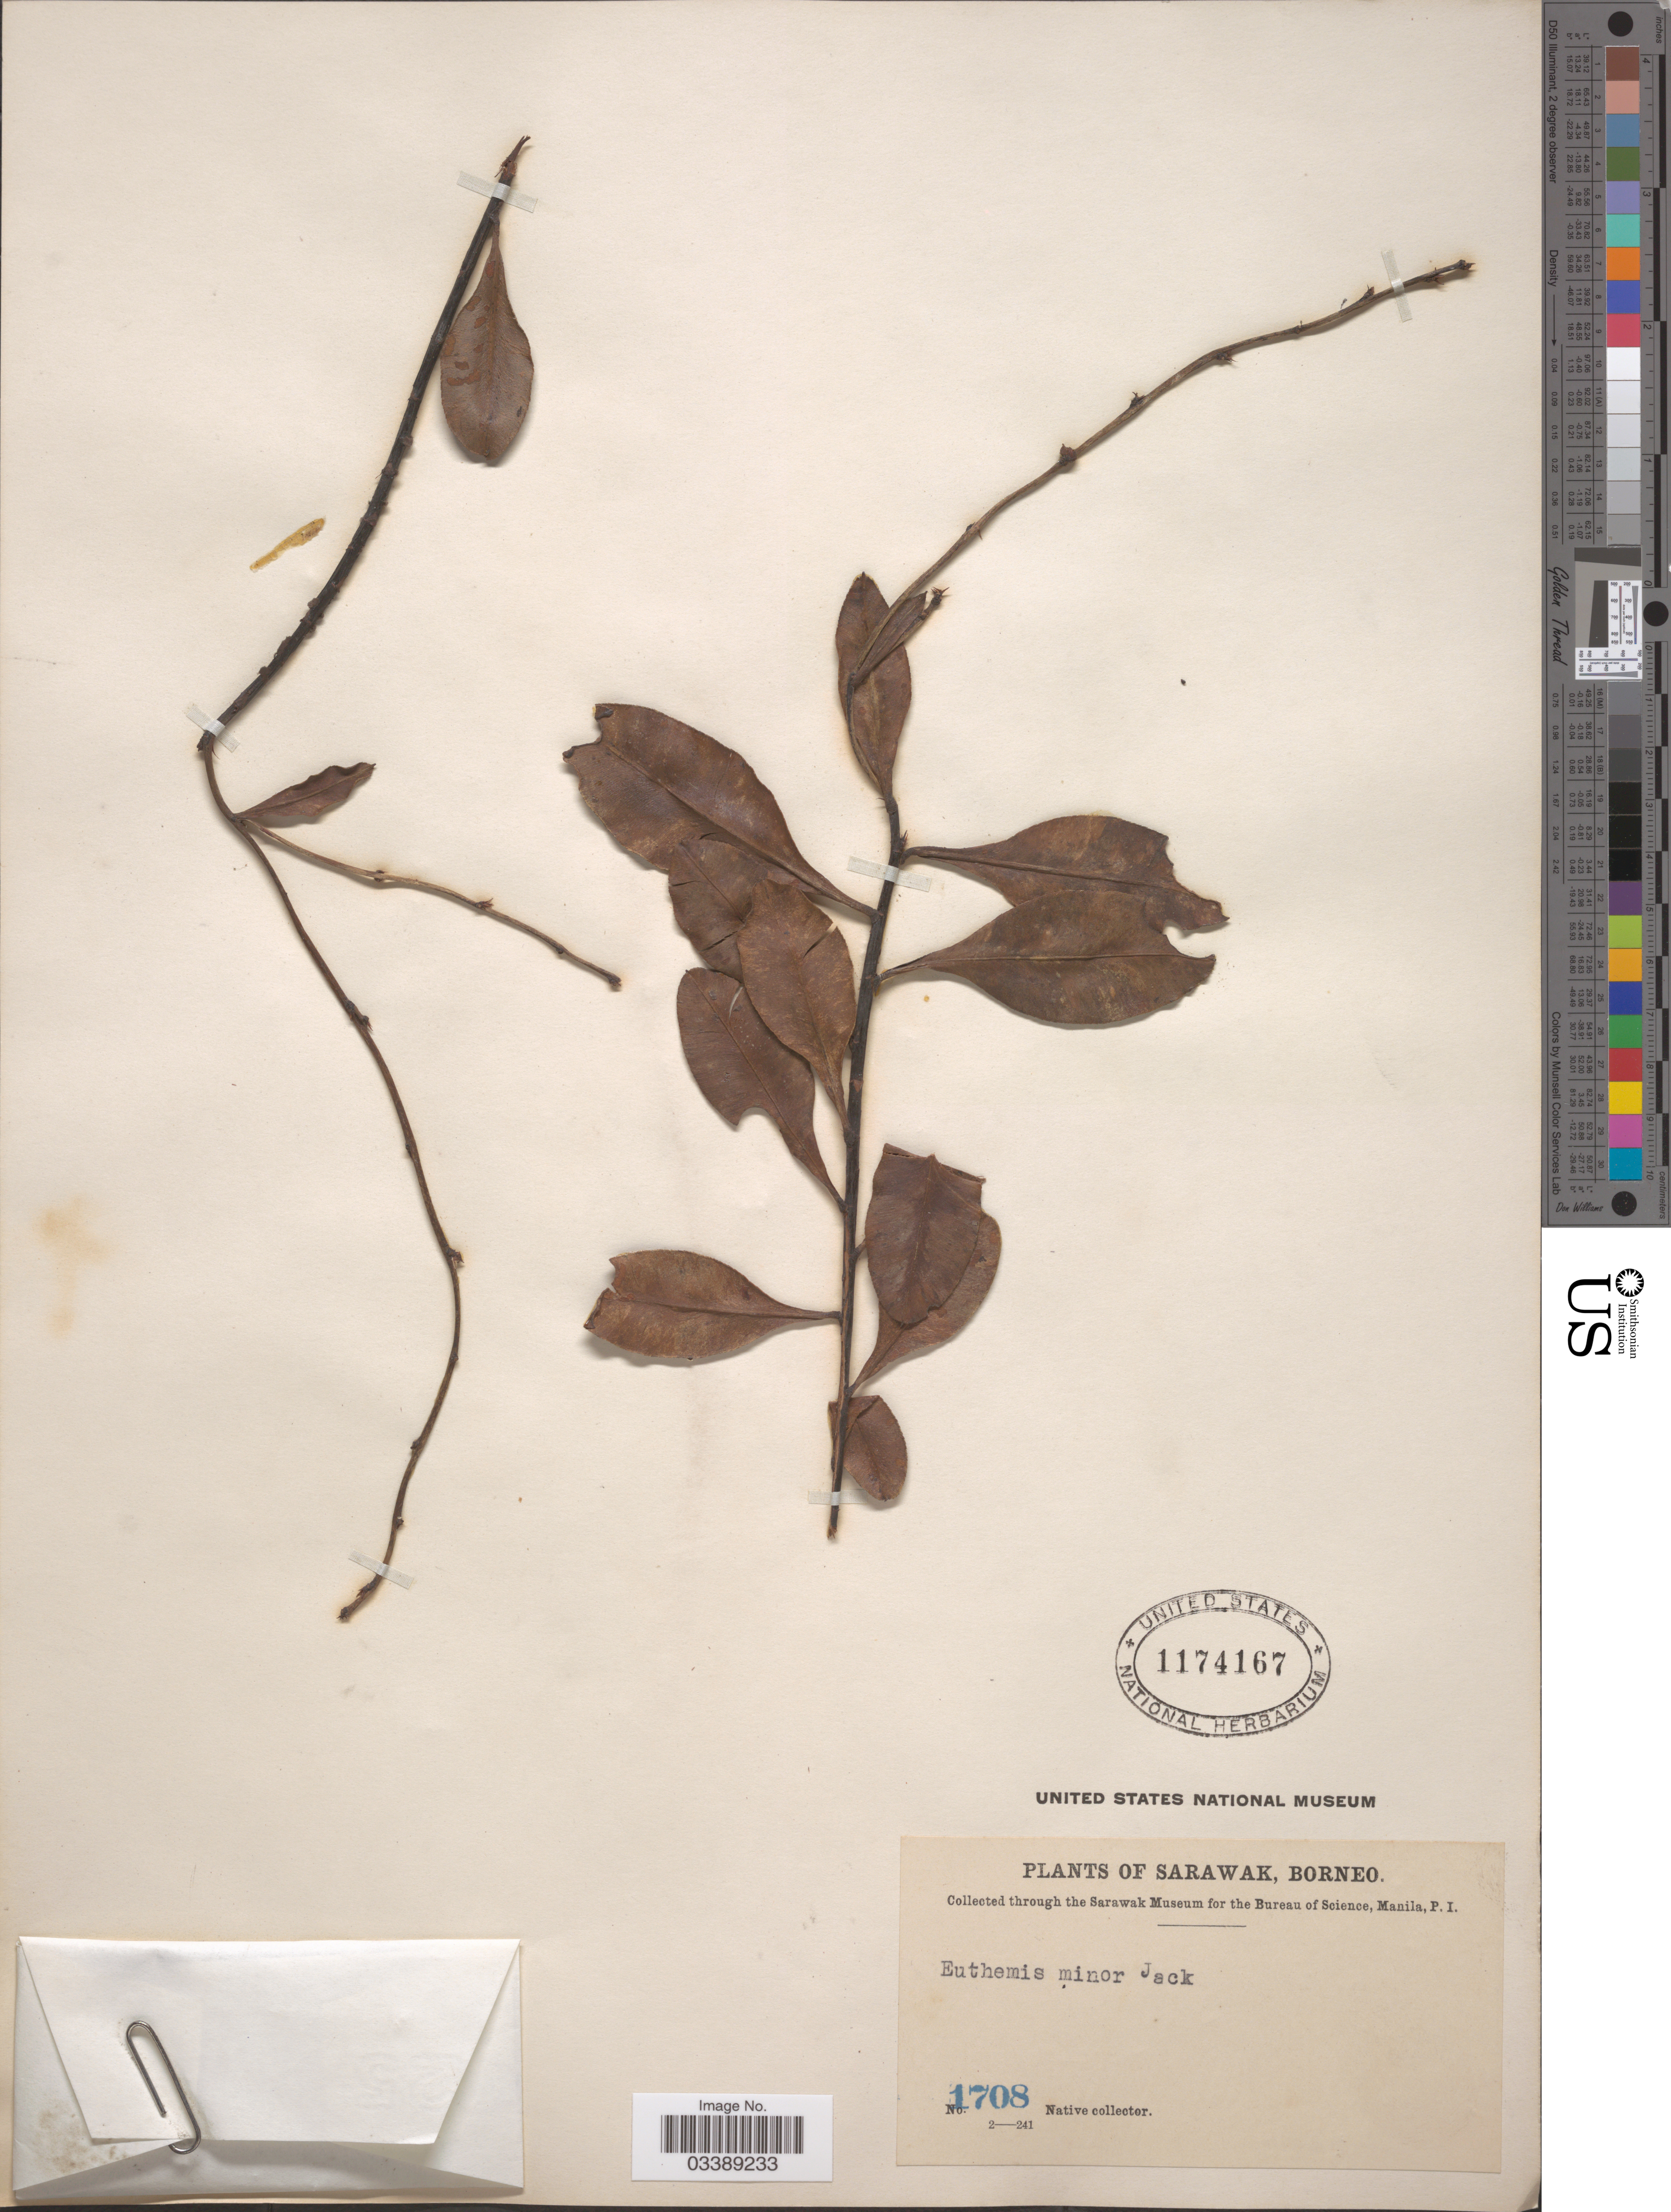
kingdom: Plantae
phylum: Tracheophyta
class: Magnoliopsida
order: Malpighiales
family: Ochnaceae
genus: Euthemis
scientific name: Euthemis minor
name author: Jack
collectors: Native collector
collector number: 1708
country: Malaysia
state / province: Sarawak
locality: Borneo.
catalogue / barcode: US 1174167